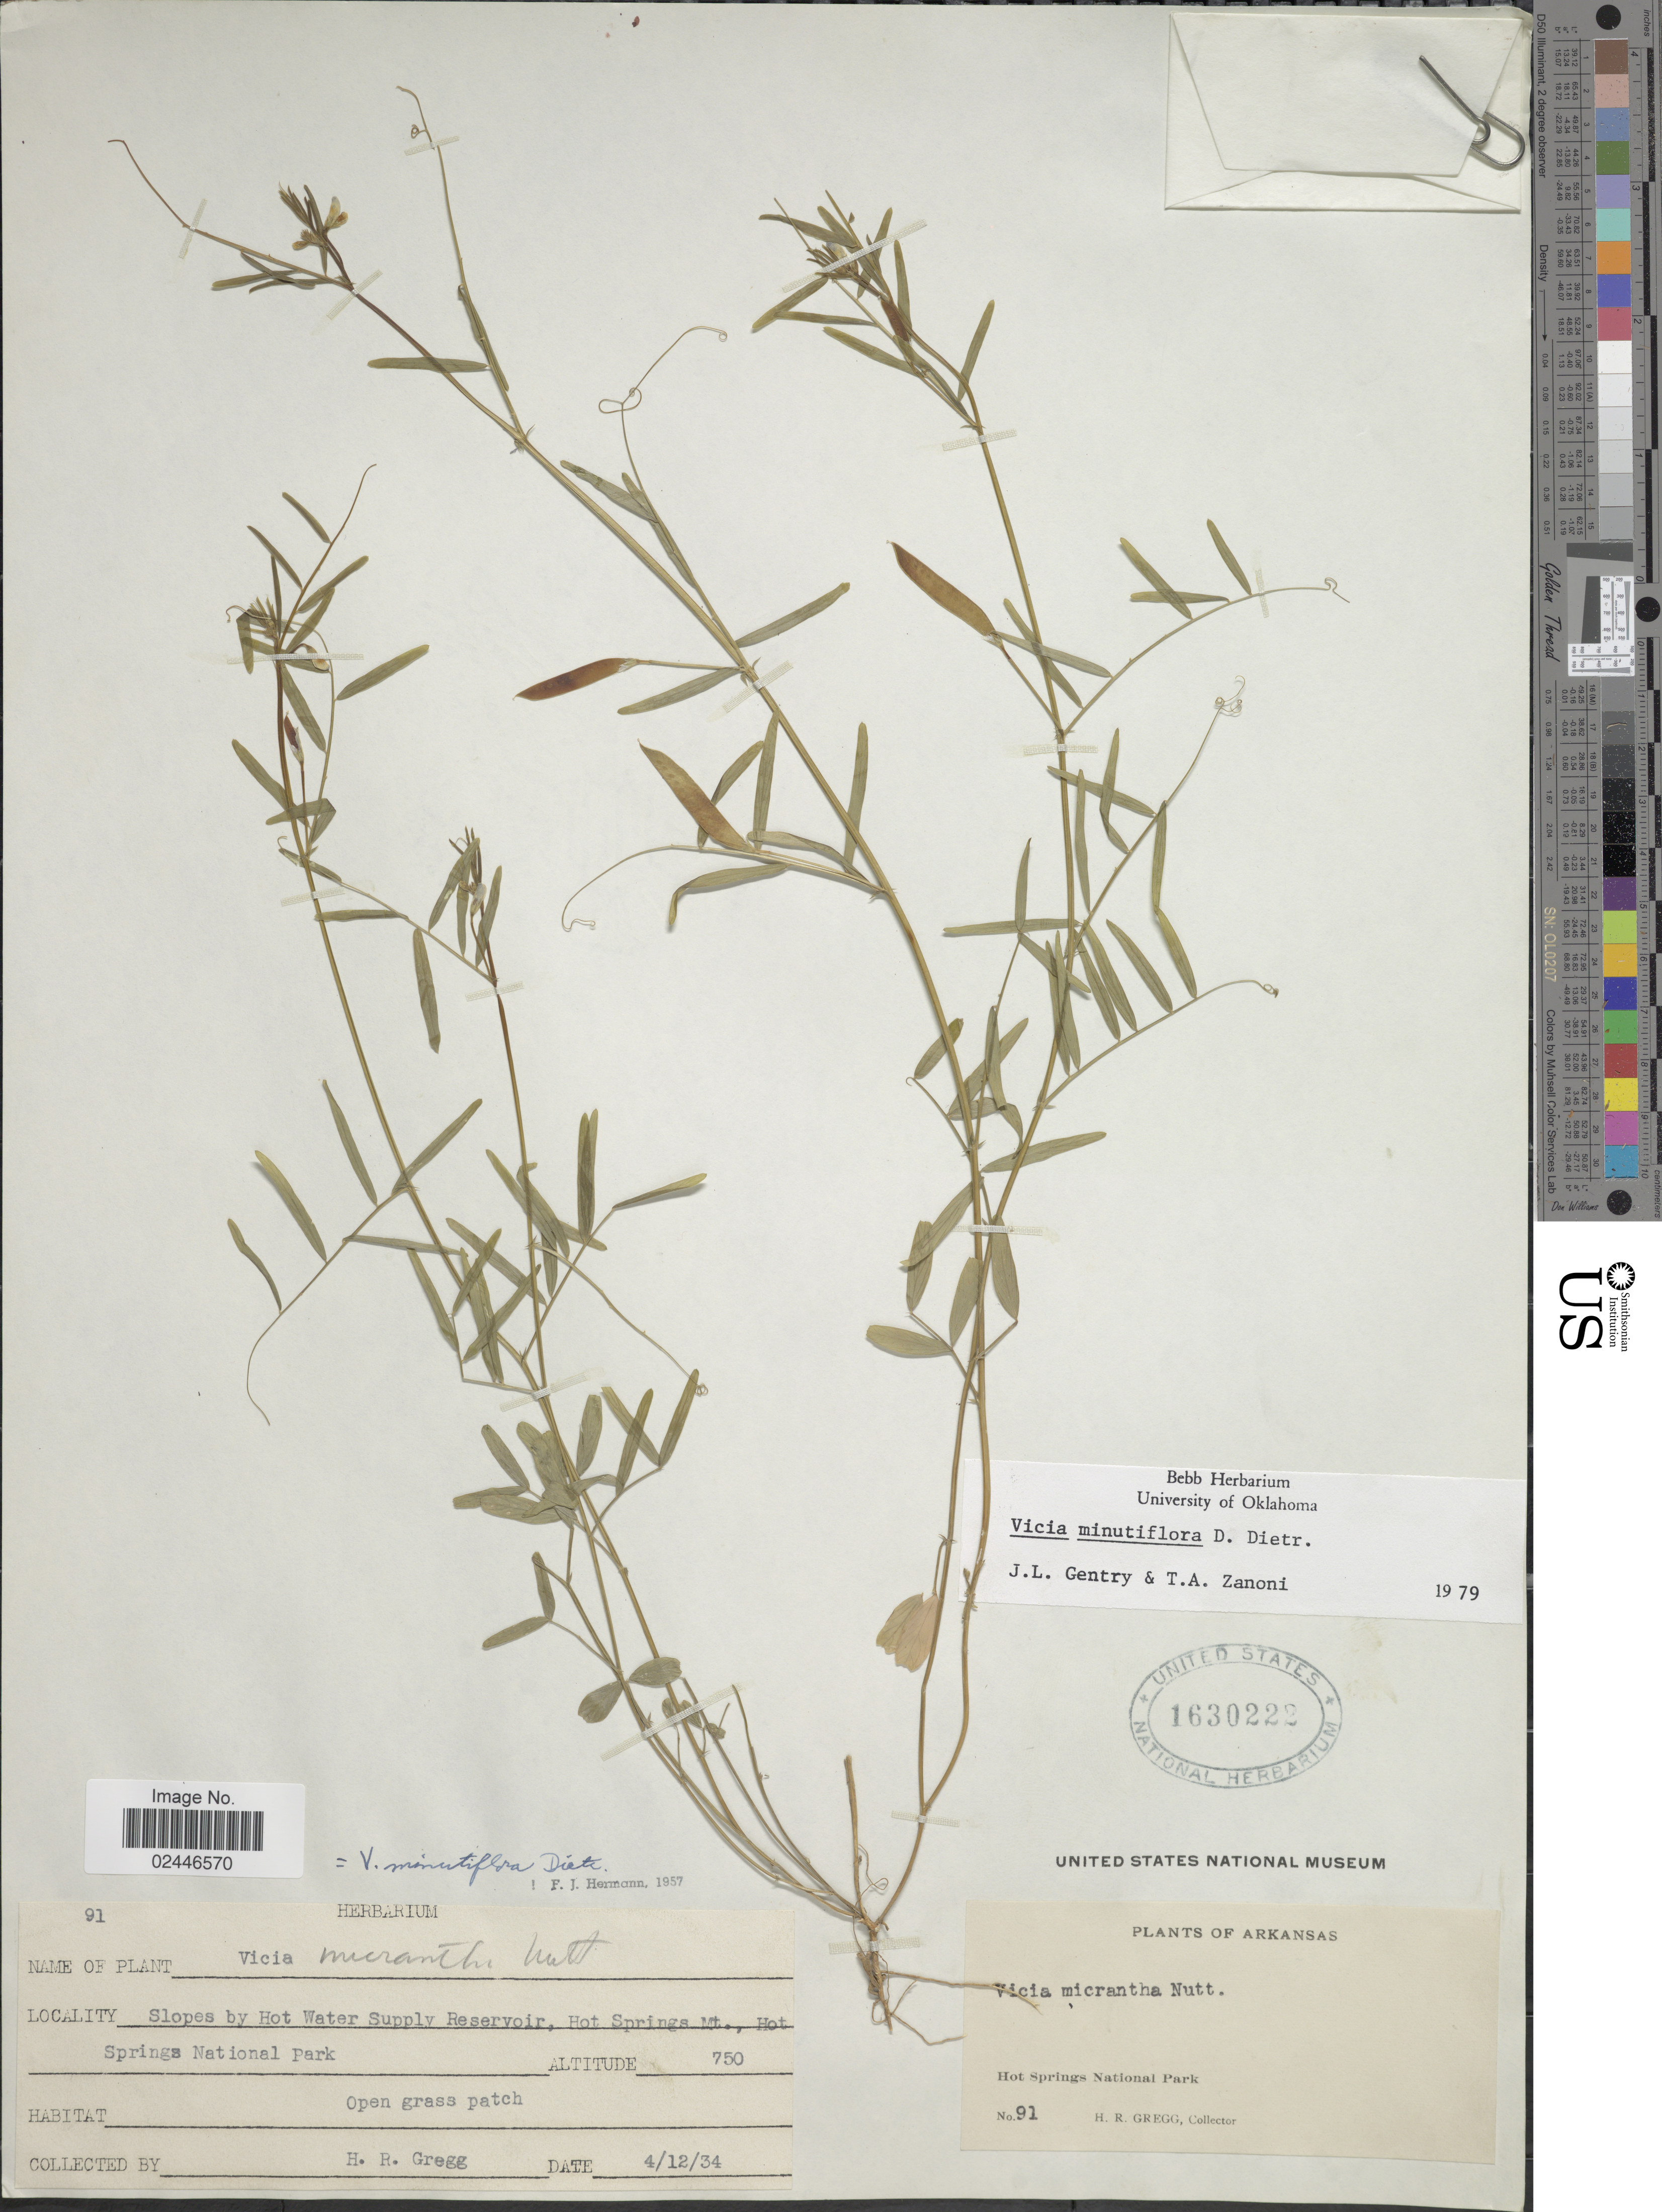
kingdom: Plantae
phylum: Tracheophyta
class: Magnoliopsida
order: Fabales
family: Fabaceae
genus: Vicia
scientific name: Vicia minutiflora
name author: D. Dietr.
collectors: H. Gregg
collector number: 91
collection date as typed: Transcribed d/m/y: 12/4/34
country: United States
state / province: Arkansas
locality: Slopes by Hot Water Supply Reservoir, Hot Springs Mt., Hot Springs National Park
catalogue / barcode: US 1630222